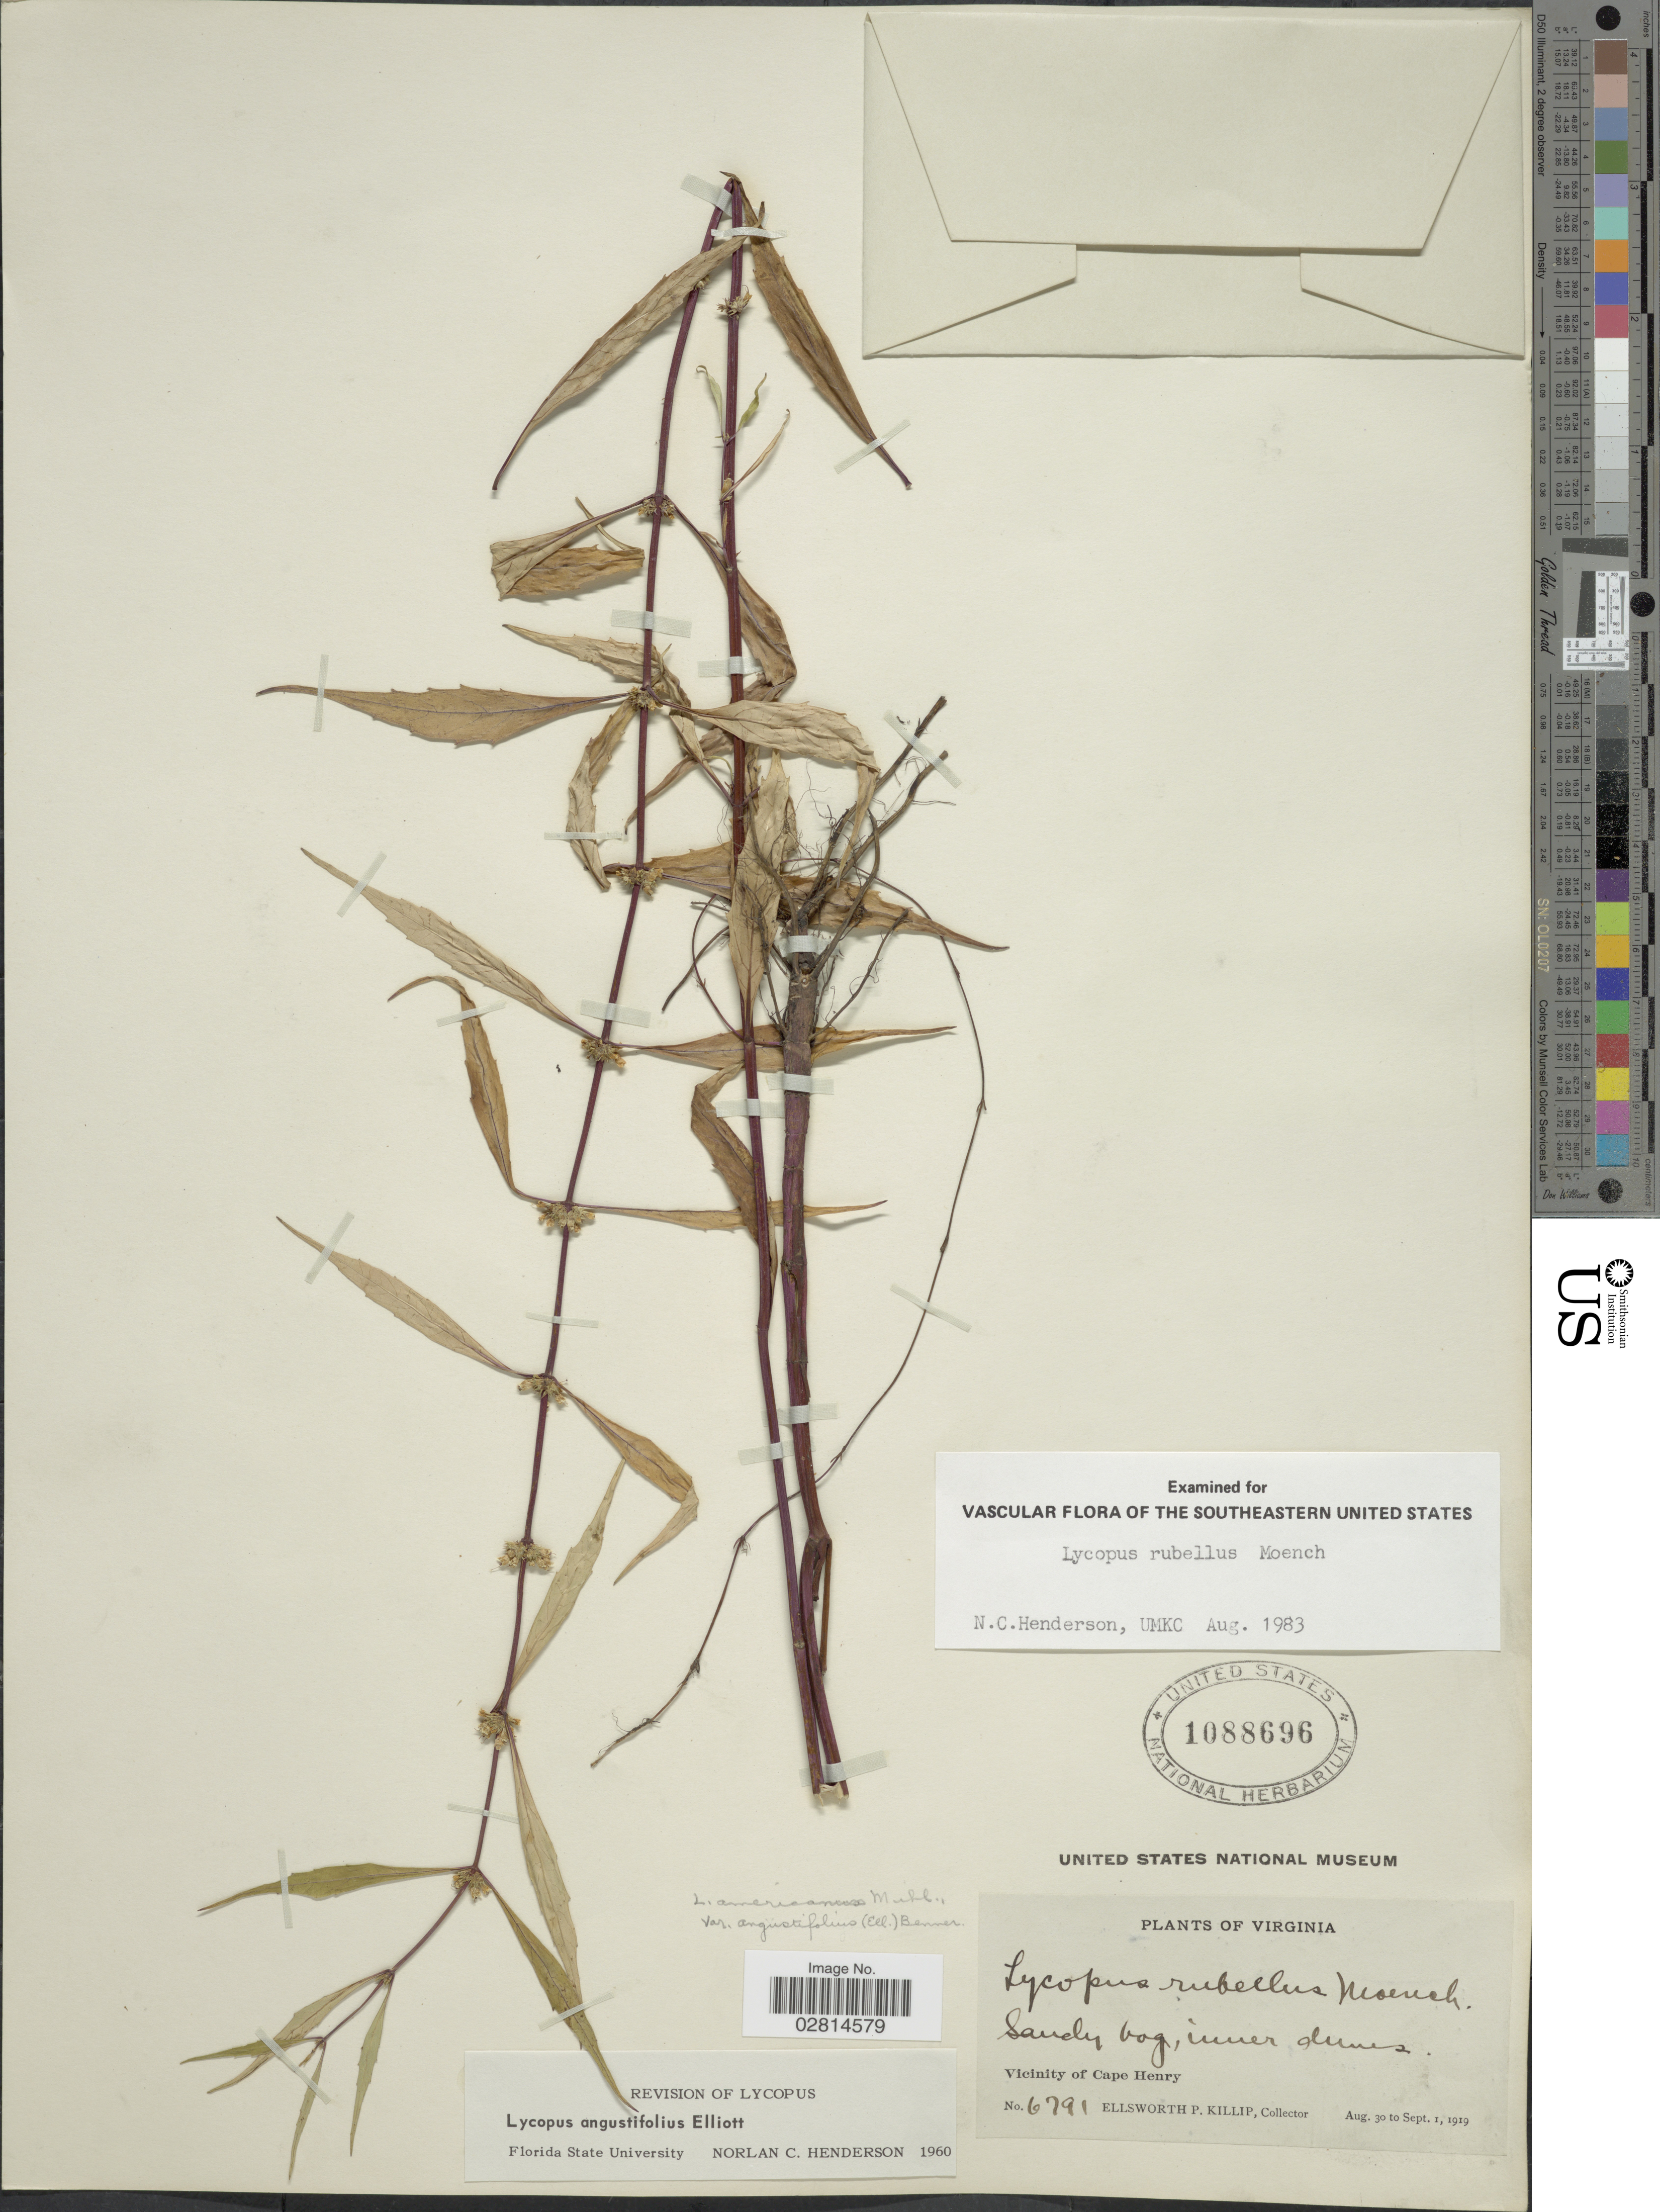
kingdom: Plantae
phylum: Tracheophyta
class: Magnoliopsida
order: Lamiales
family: Lamiaceae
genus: Lycopus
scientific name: Lycopus angustifolius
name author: Elliott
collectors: E. P. Killip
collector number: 6791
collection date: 1919-08-30/1919-09-01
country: United States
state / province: Virginia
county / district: City of Virginia Beach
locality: Vicinity of Cape Henry.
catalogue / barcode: US 1088696